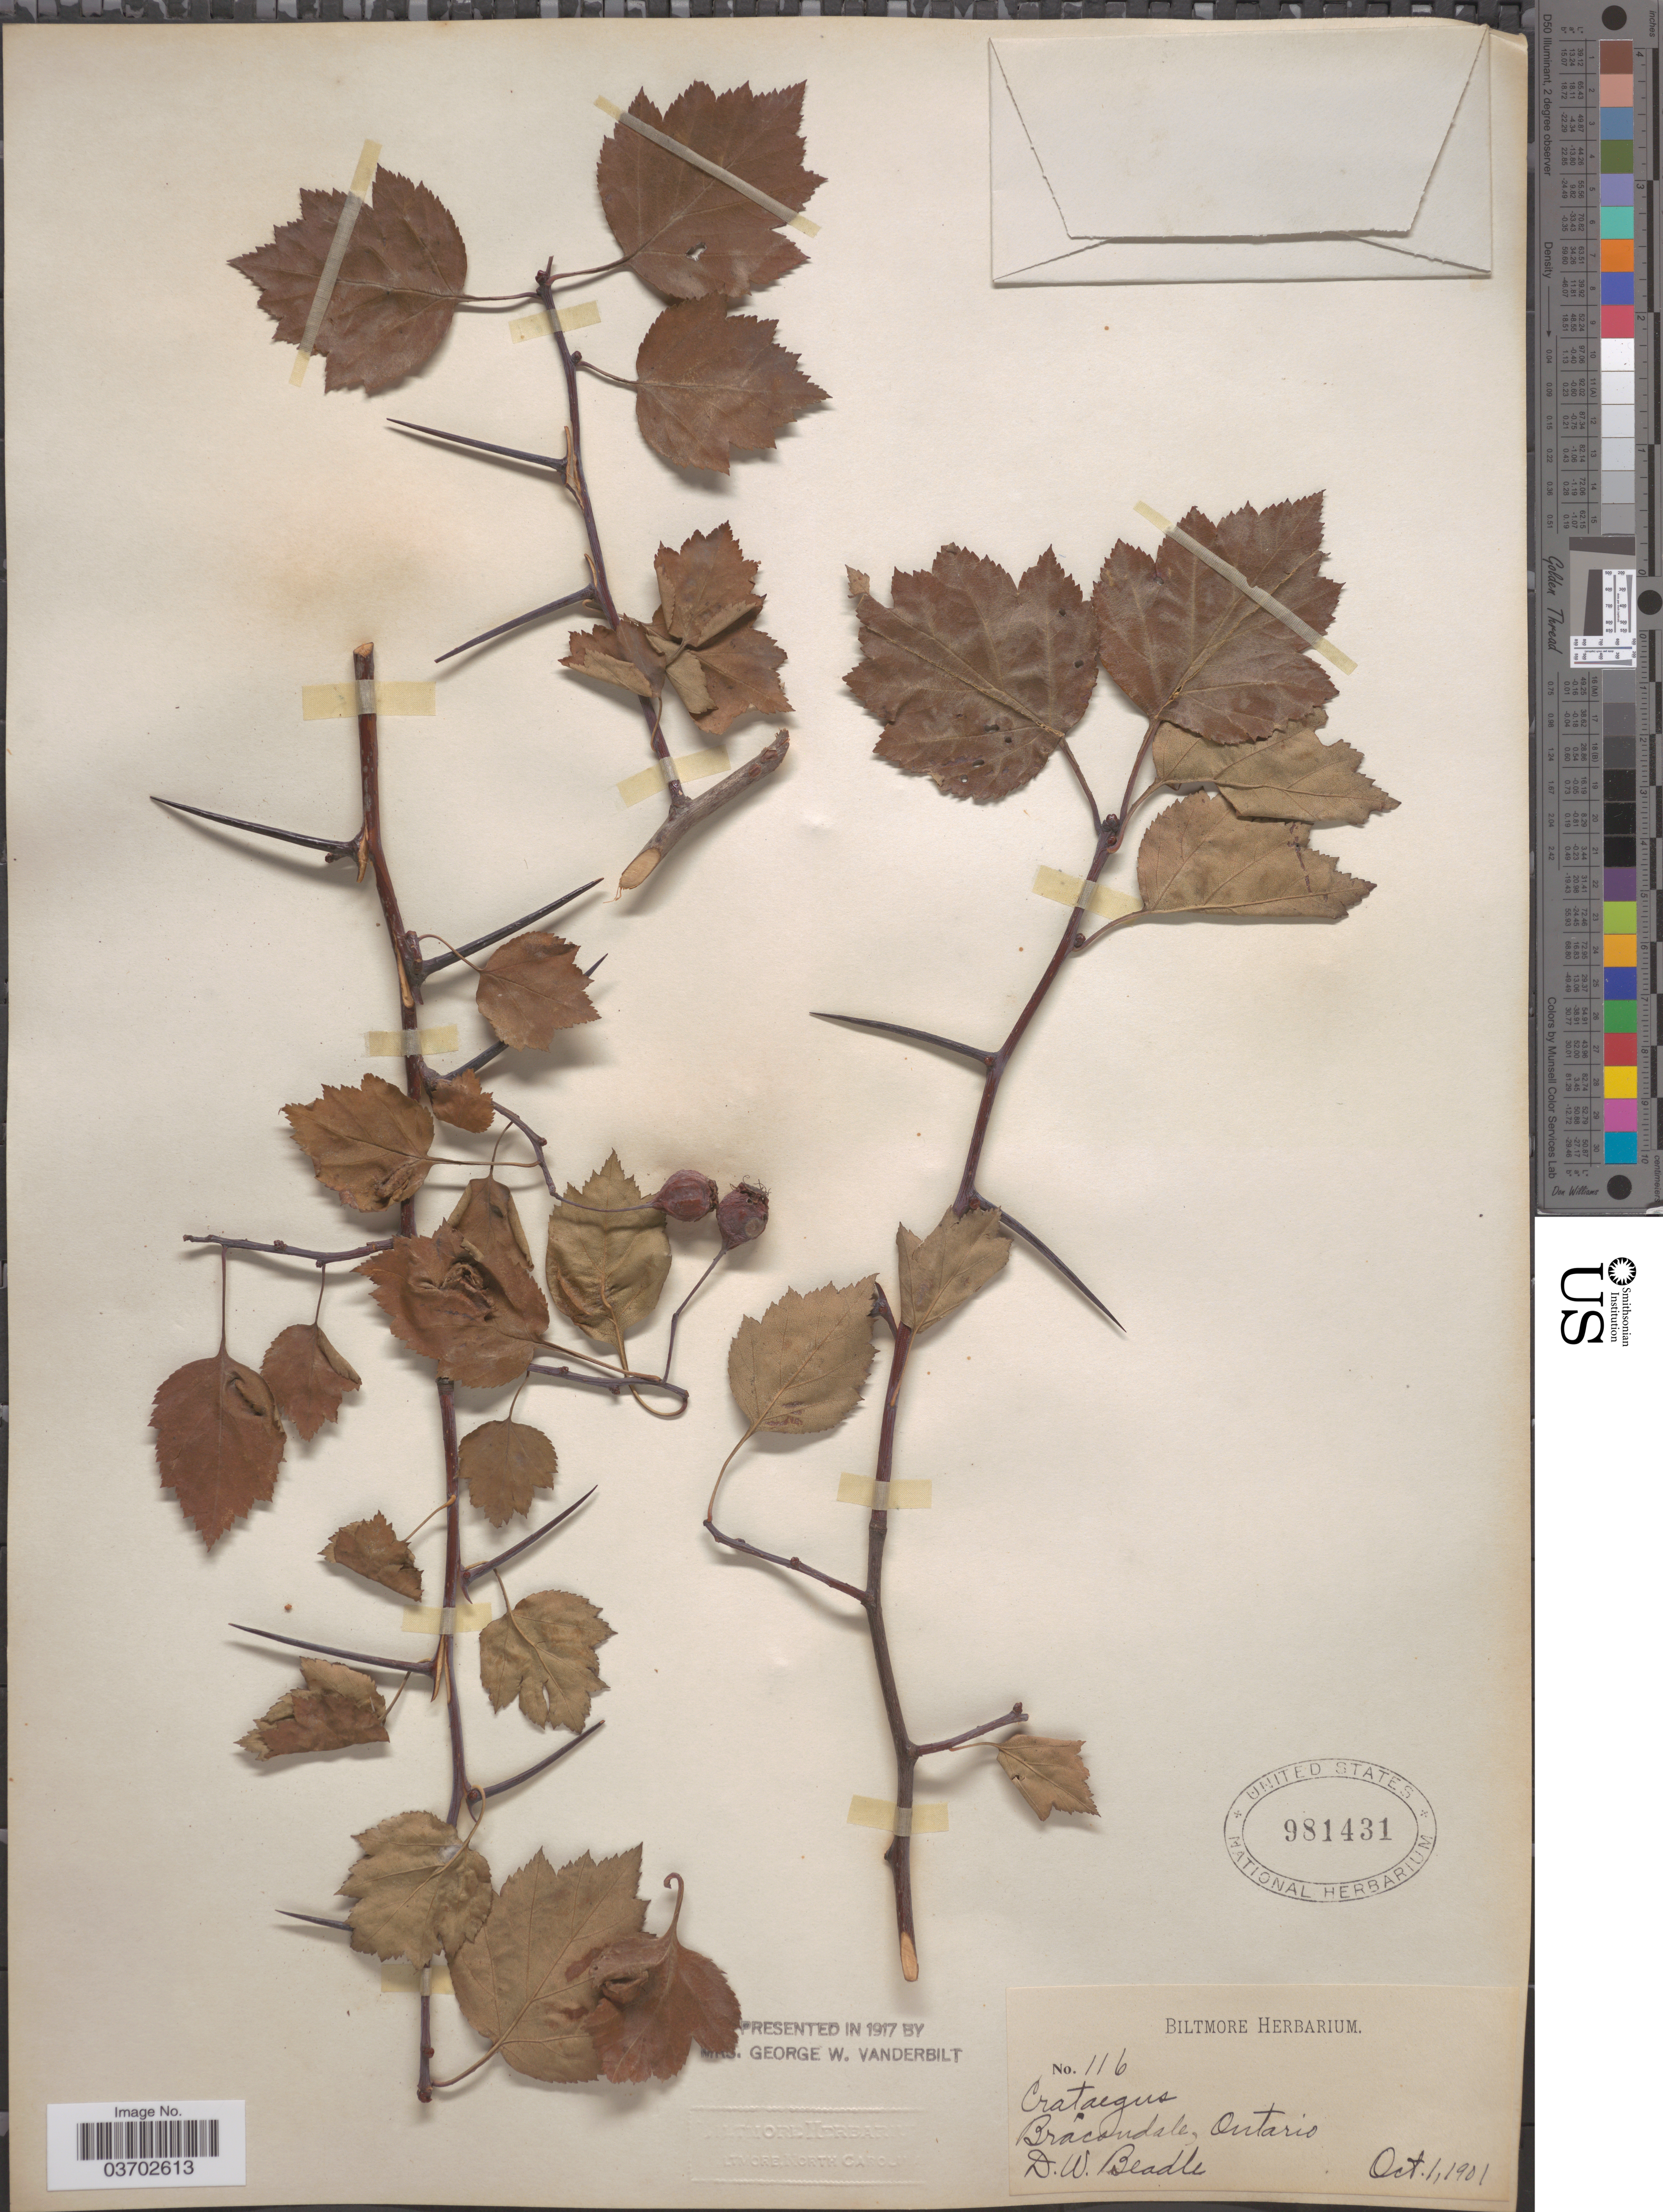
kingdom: Plantae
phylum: Tracheophyta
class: Magnoliopsida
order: Rosales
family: Rosaceae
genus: Crataegus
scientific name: Crataegus sp.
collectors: D. Beadle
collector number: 116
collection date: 1901-10-01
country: Canada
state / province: Ontario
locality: Bracondale.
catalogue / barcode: US 981431